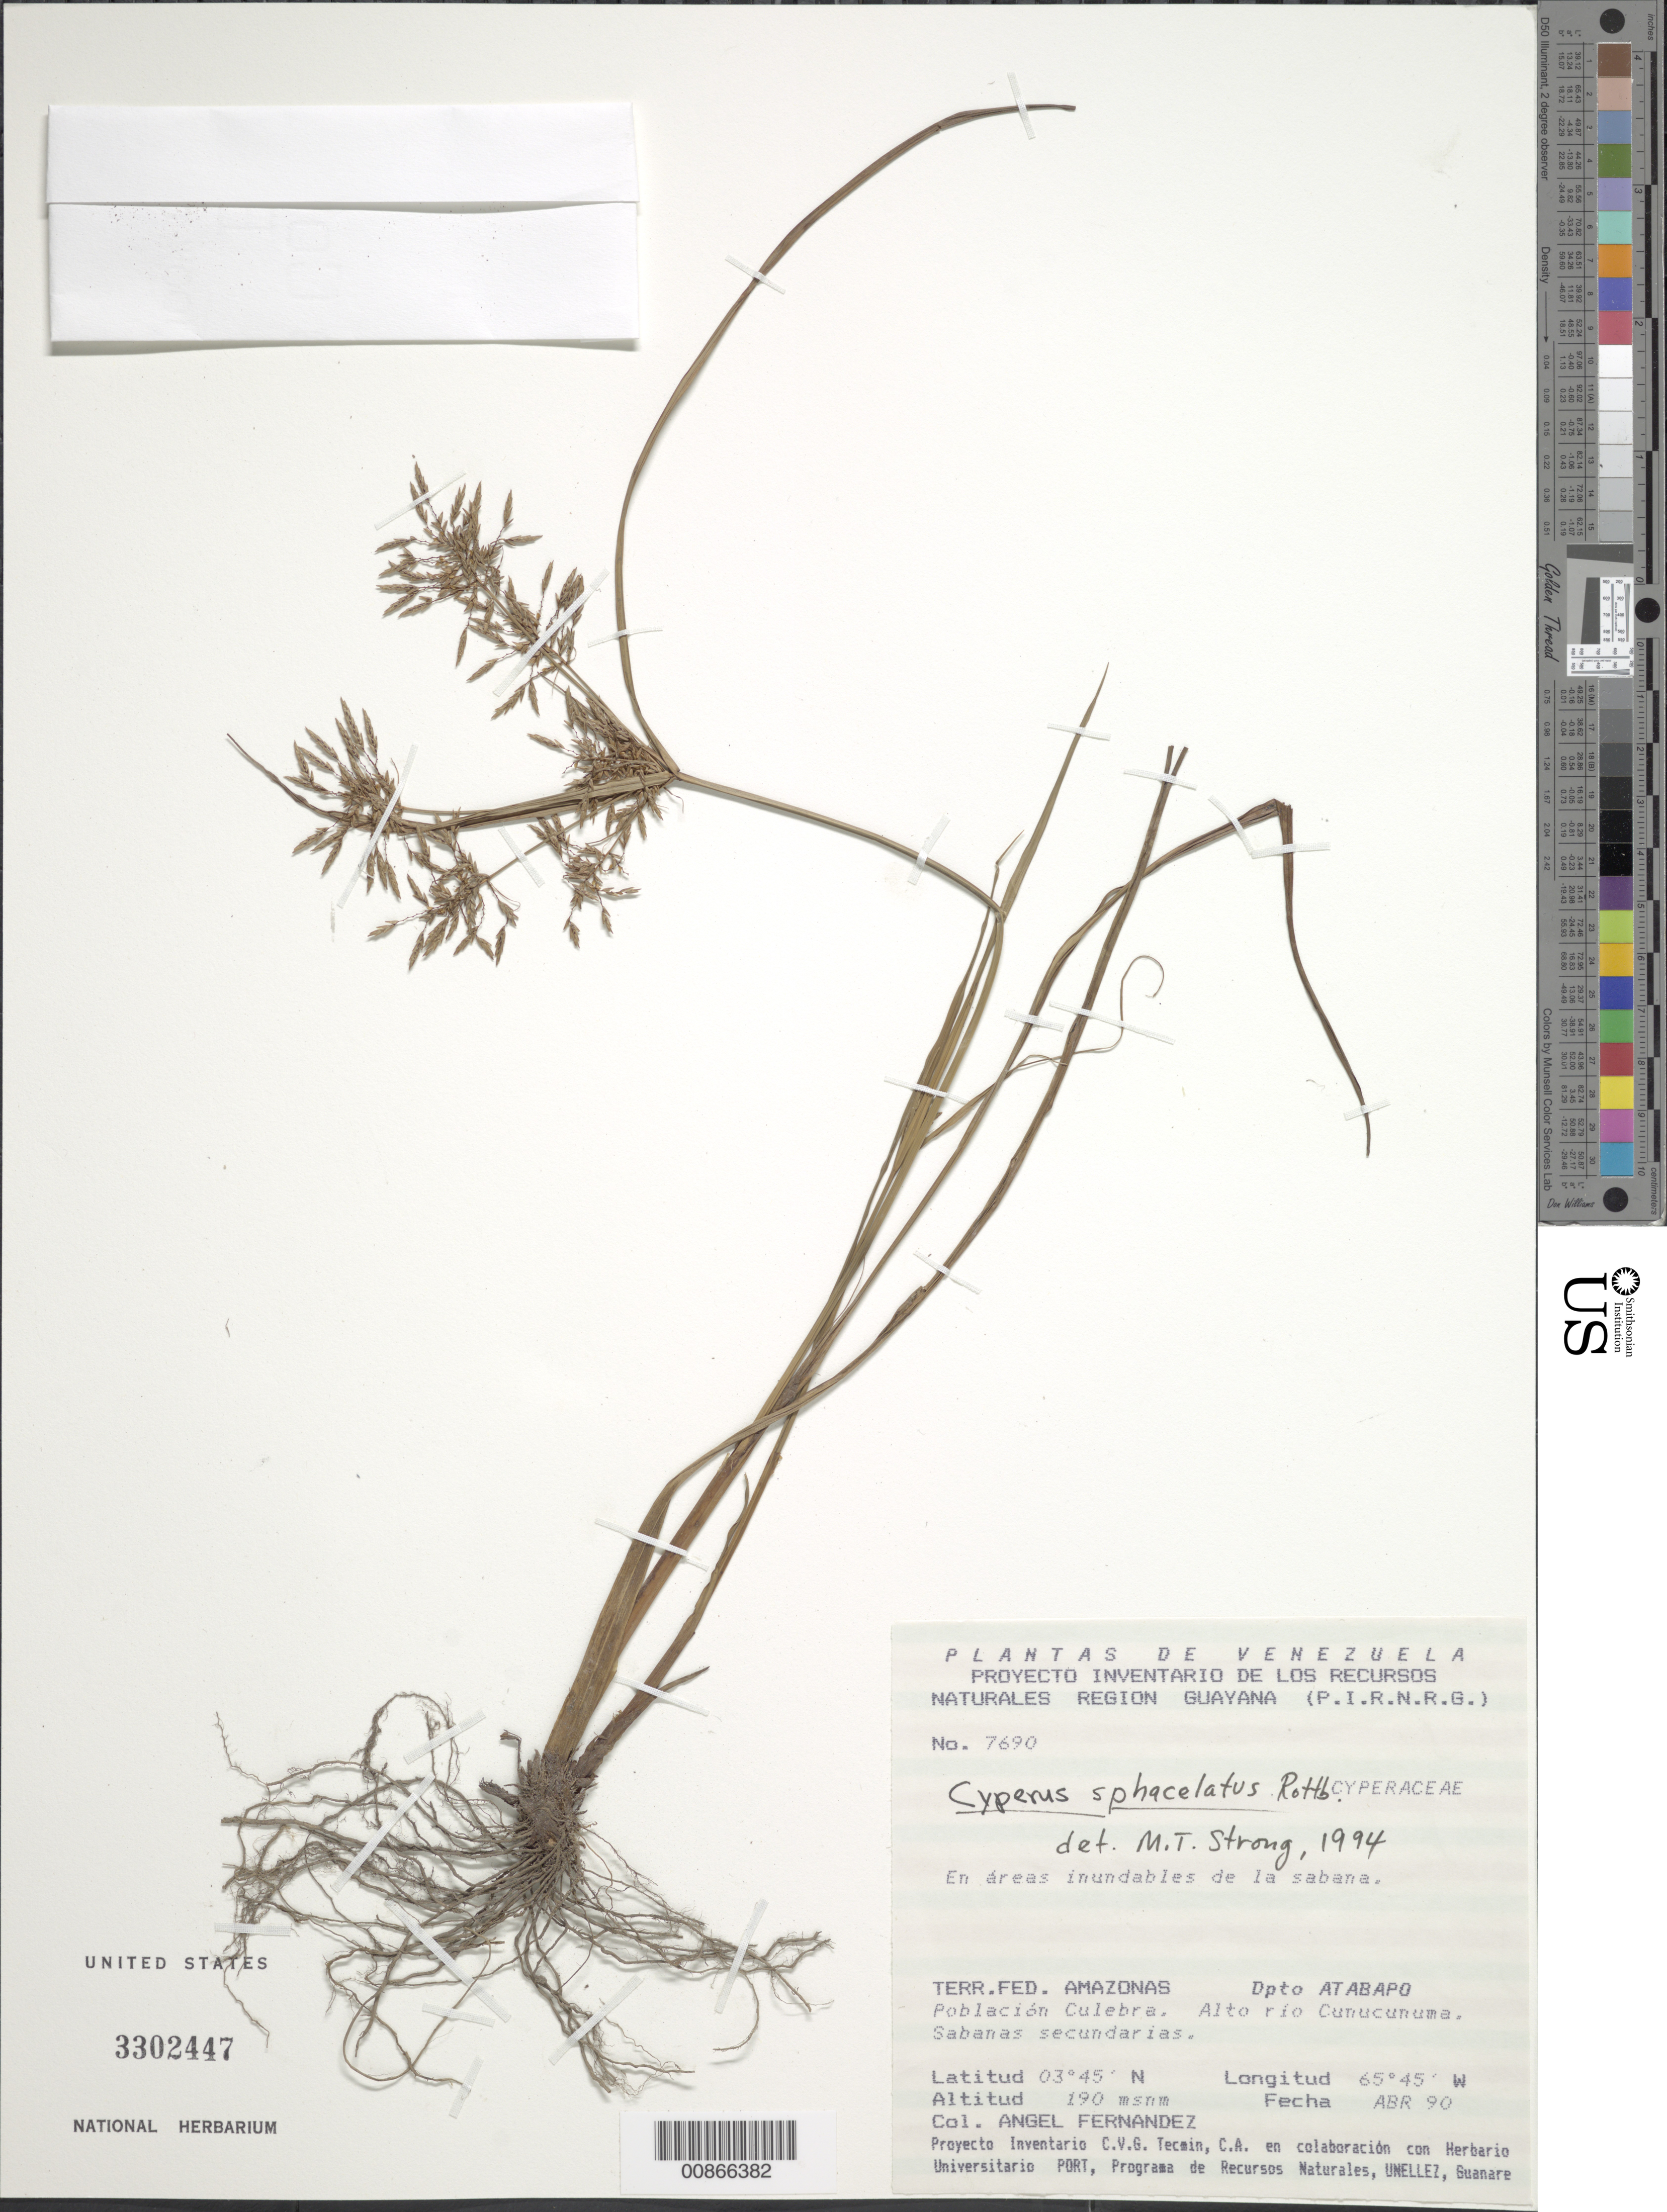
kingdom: Plantae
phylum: Tracheophyta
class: Liliopsida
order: Poales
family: Cyperaceae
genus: Cyperus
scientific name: Cyperus sphacelatus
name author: Rottb.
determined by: Strong, M. T., (US), Smithsonian Institution - National Museum of Natural History (UNITED STATES)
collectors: A. Fernández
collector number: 7690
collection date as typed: Apr-90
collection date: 1990-04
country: Venezuela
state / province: Amazonas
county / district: Atabapo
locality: Poblacion Culebra, Alto Río Cunucunuma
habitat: Sabanas secundarias; en areas inundables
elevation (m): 190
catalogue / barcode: US 3302447